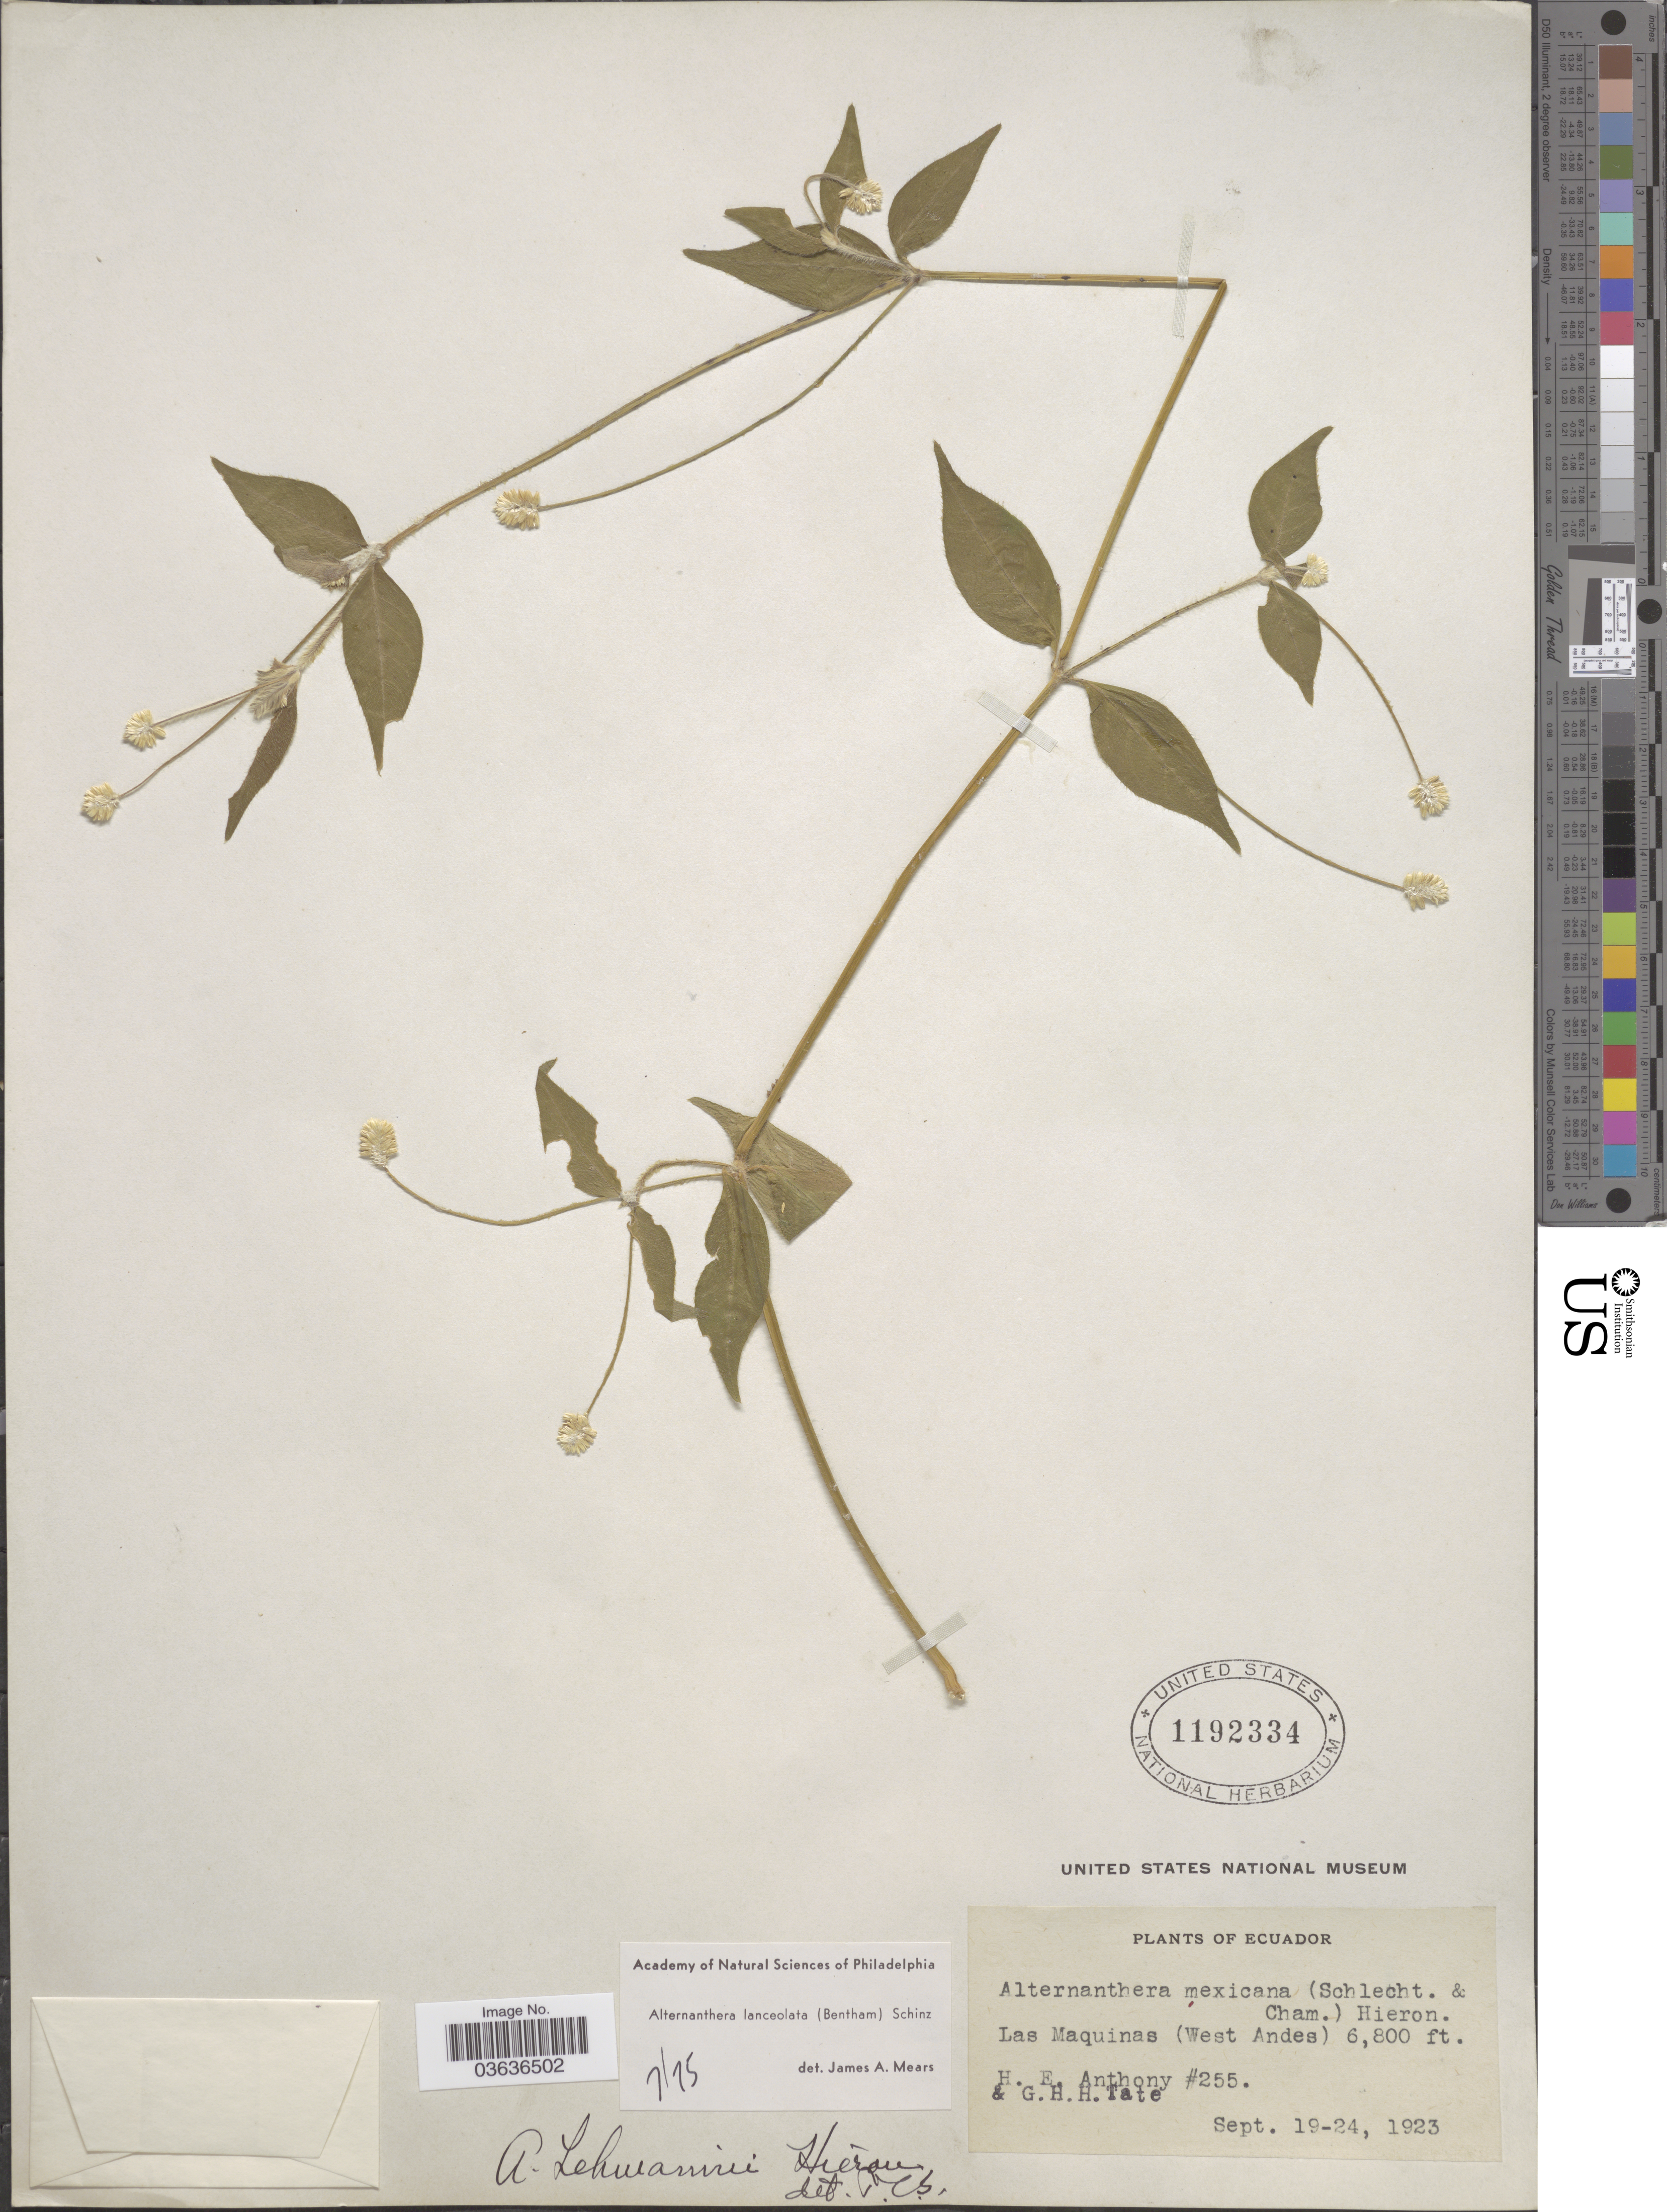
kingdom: Plantae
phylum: Tracheophyta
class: Magnoliopsida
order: Caryophyllales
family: Amaranthaceae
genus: Alternanthera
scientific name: Alternanthera mexicana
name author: Moq.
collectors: H. E. Anthony & G. H. H.Tate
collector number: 255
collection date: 1923-09-19/1923-09-24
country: Ecuador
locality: Las Maquinas (West Andes).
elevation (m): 2073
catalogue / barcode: US 1192334